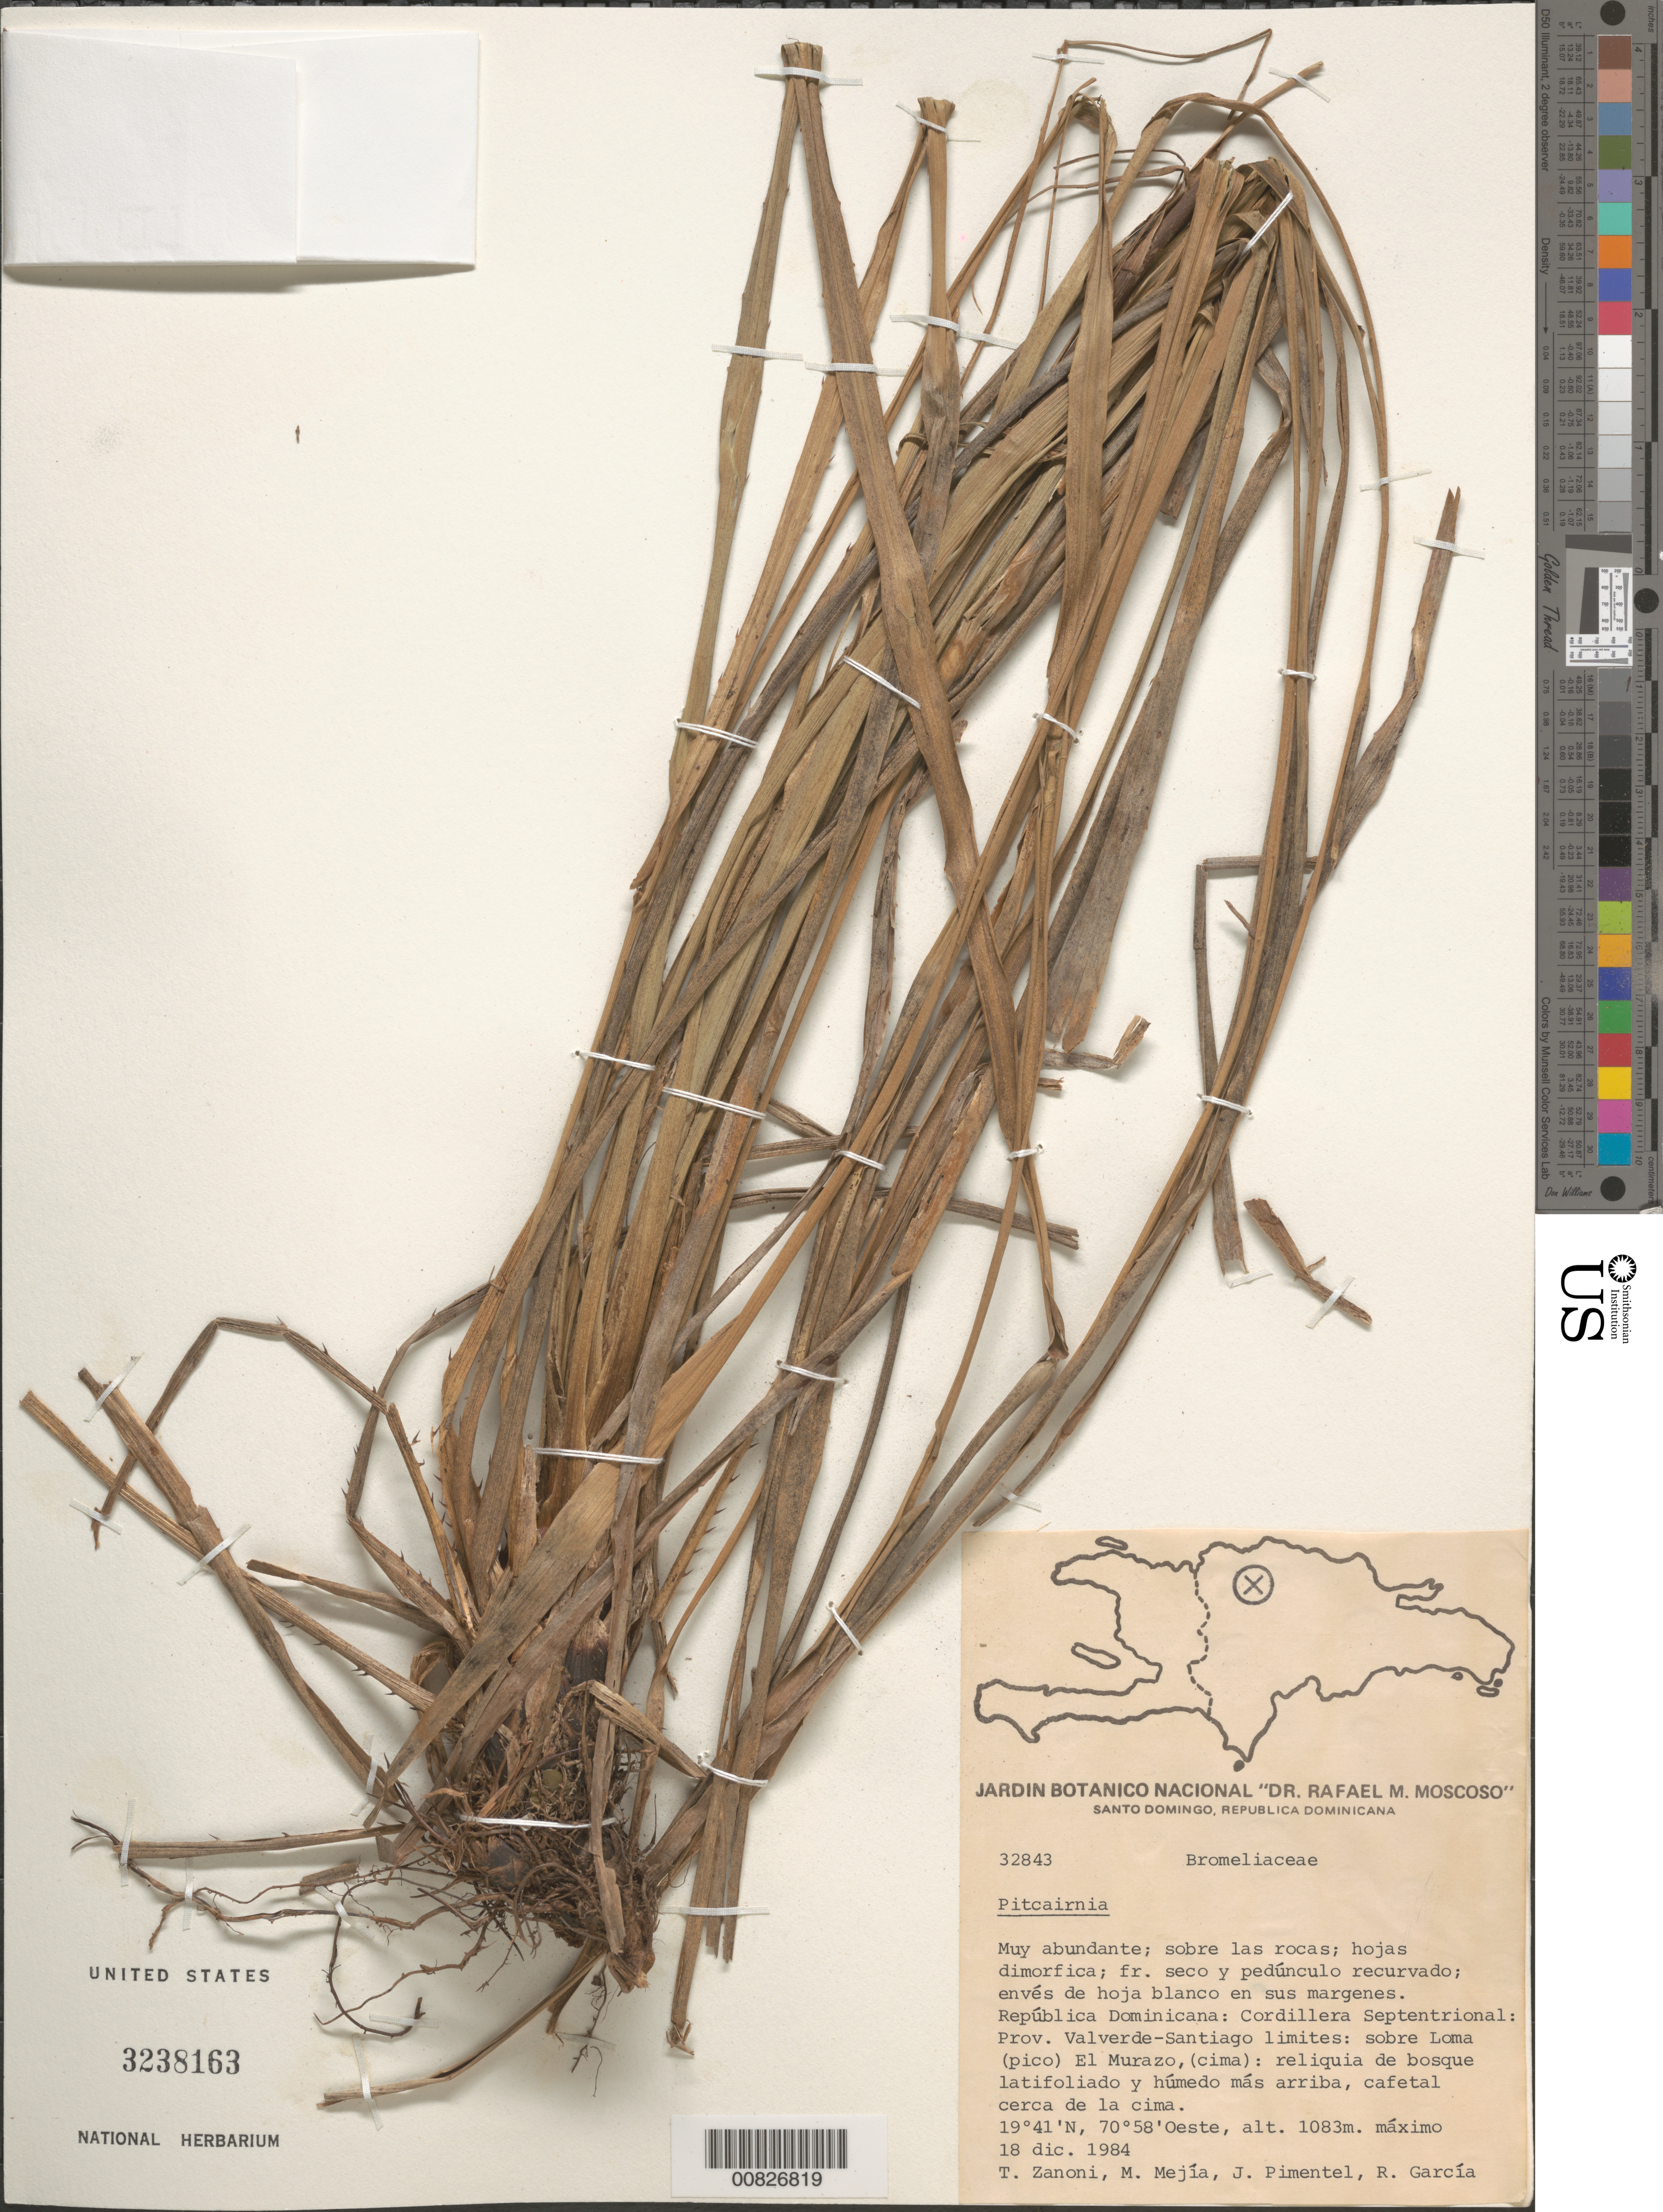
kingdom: Plantae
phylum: Tracheophyta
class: Liliopsida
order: Poales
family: Bromeliaceae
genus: Pitcairnia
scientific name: Pitcairnia sp.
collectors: T. A. Zanoni, M. Mejia, J. Pimentel & R. G. García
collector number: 32843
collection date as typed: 18 Dec 1984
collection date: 1984-12-18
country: Dominican Republic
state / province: Santiago / Valverde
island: Hispaniola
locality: Coordillera Septentrional: prov. Valverde-Santiago limites: sobre loma (pico) El Murazo, (cima).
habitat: Muy abundante sobre las rocas. Reliquia de bosque latifoliado y humedo más arriba, cafetal cerca de la cima.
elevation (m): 1083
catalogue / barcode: US 3238163